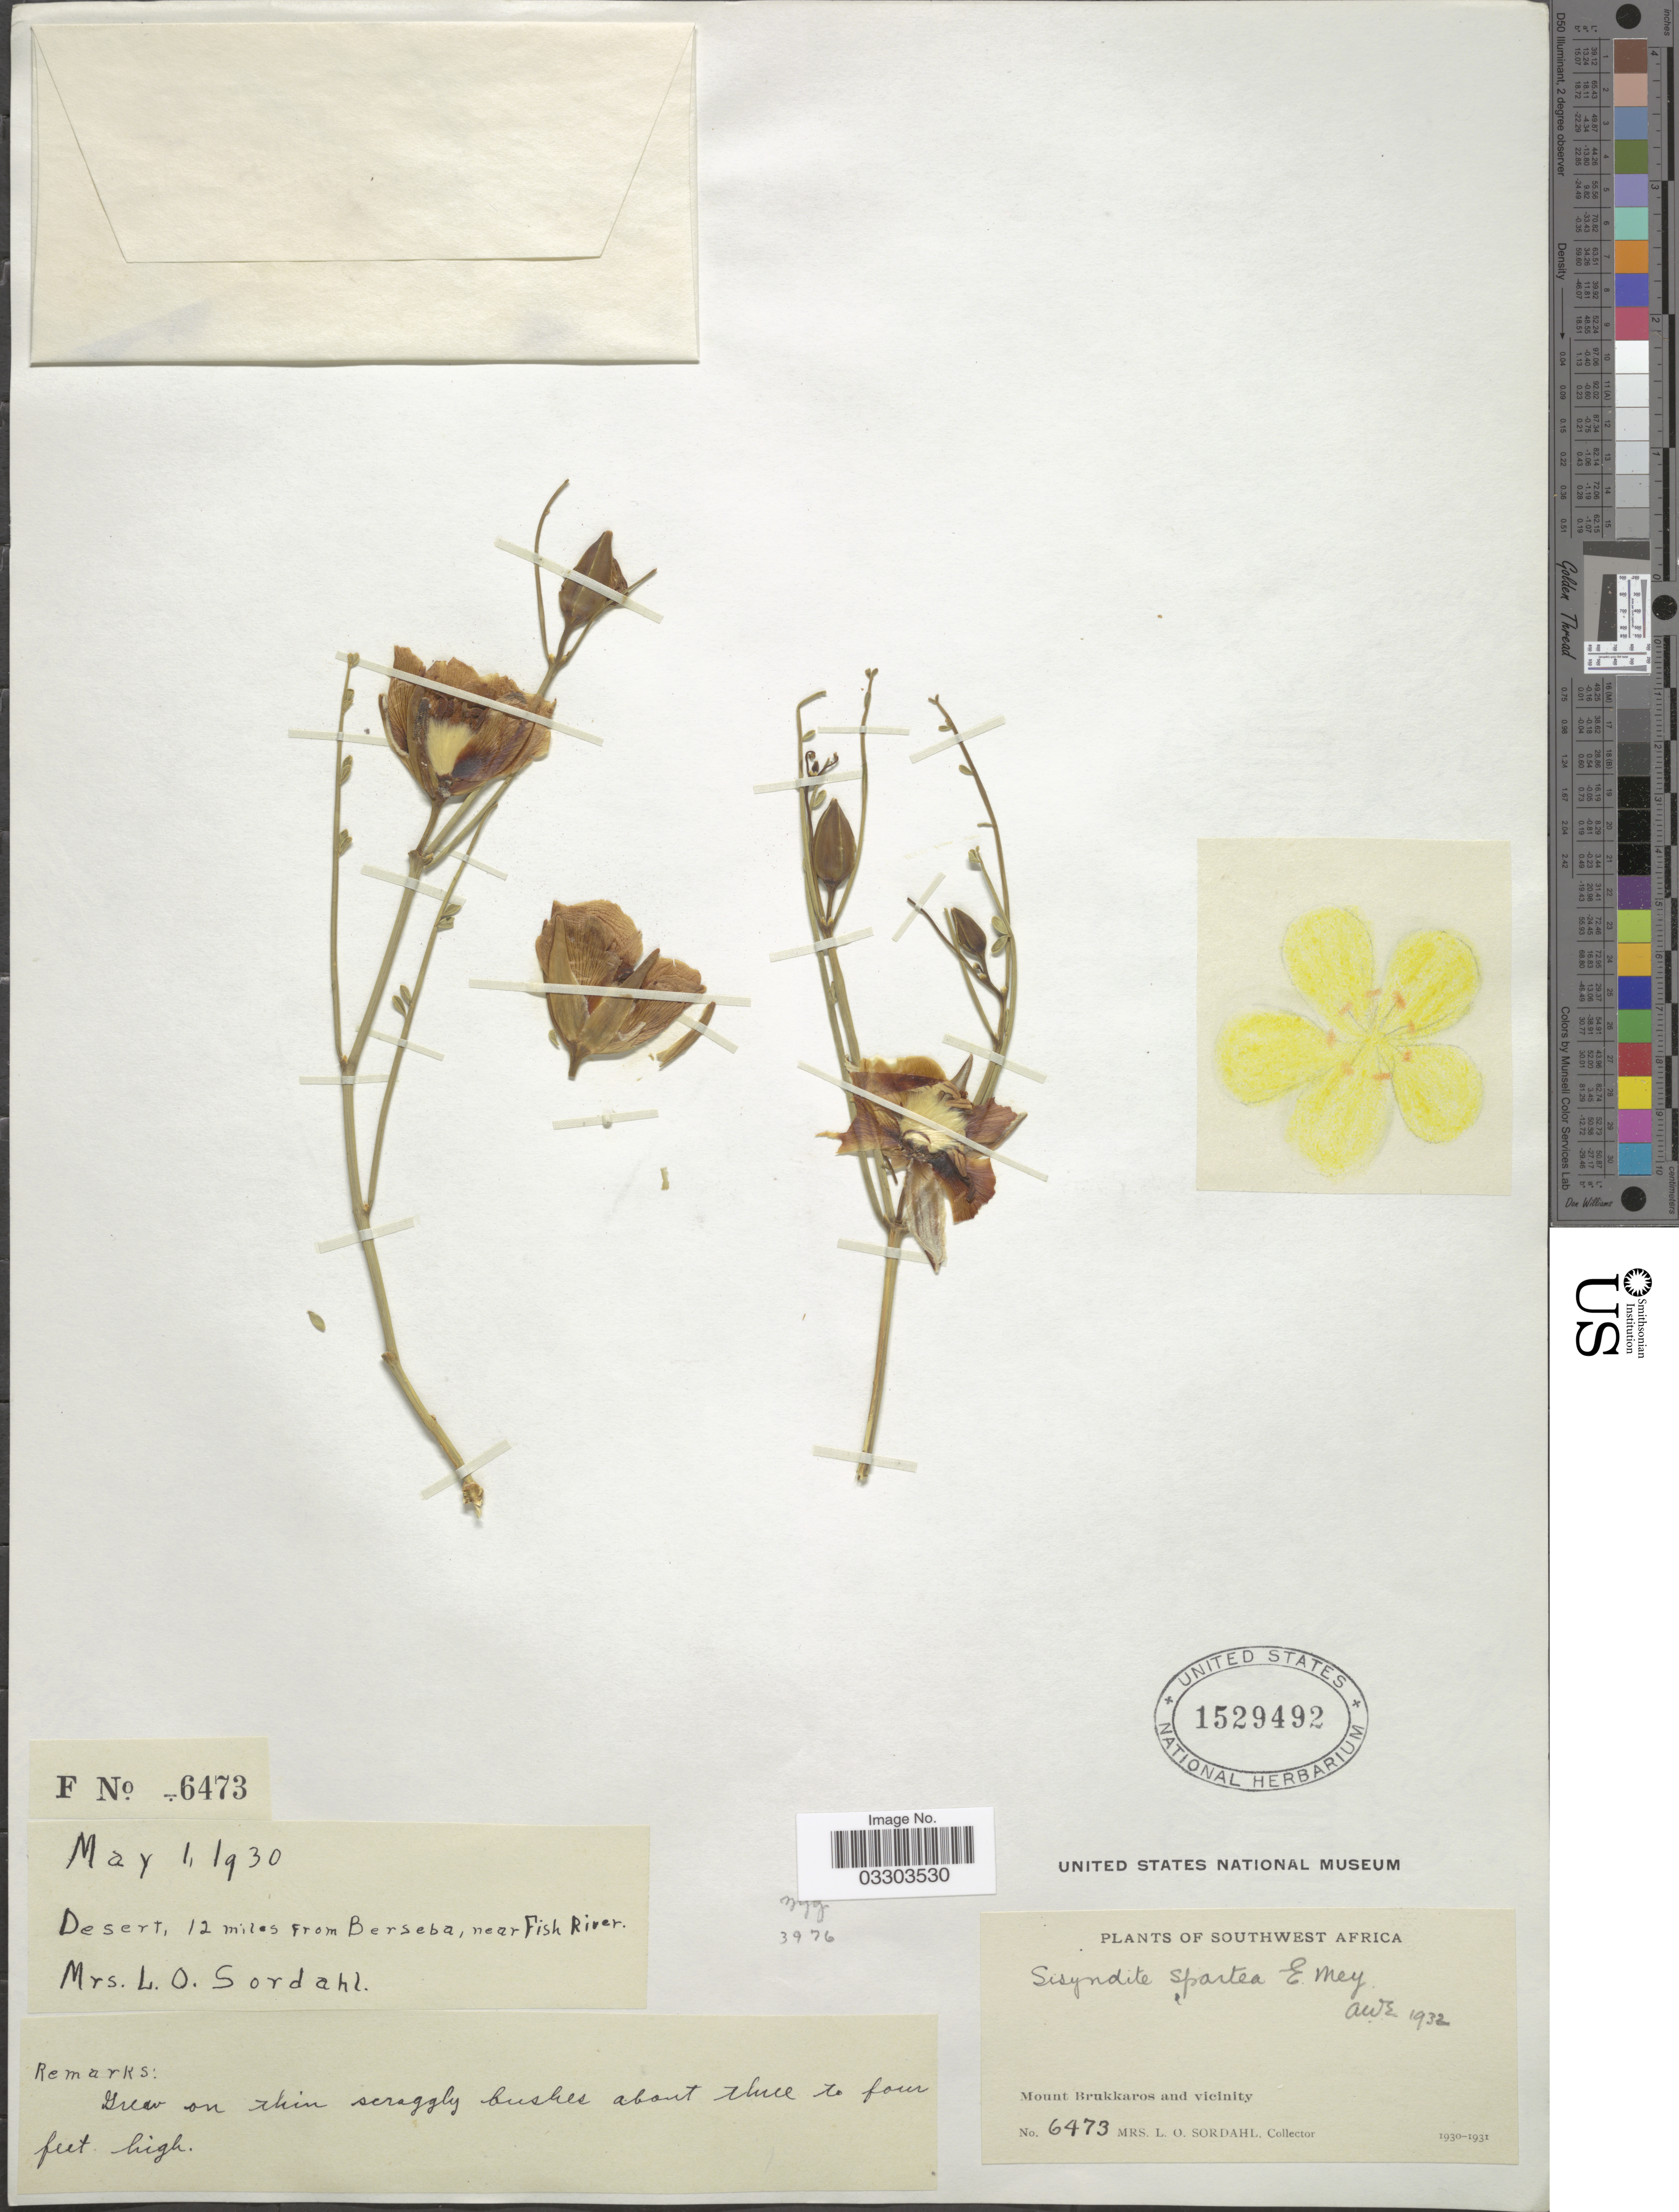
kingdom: Plantae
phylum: Tracheophyta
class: Magnoliopsida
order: Zygophyllales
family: Zygophyllaceae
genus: Sisyndite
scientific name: Sisyndite spartea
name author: E. Mey. ex Sond.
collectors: L. Sordahl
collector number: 6473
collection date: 1930-05-01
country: Namibia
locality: Southwest Africa. Mount Brukkaros and vicinity. Desert, 12 miles from Berseba, near Fish River.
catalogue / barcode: US 1529492